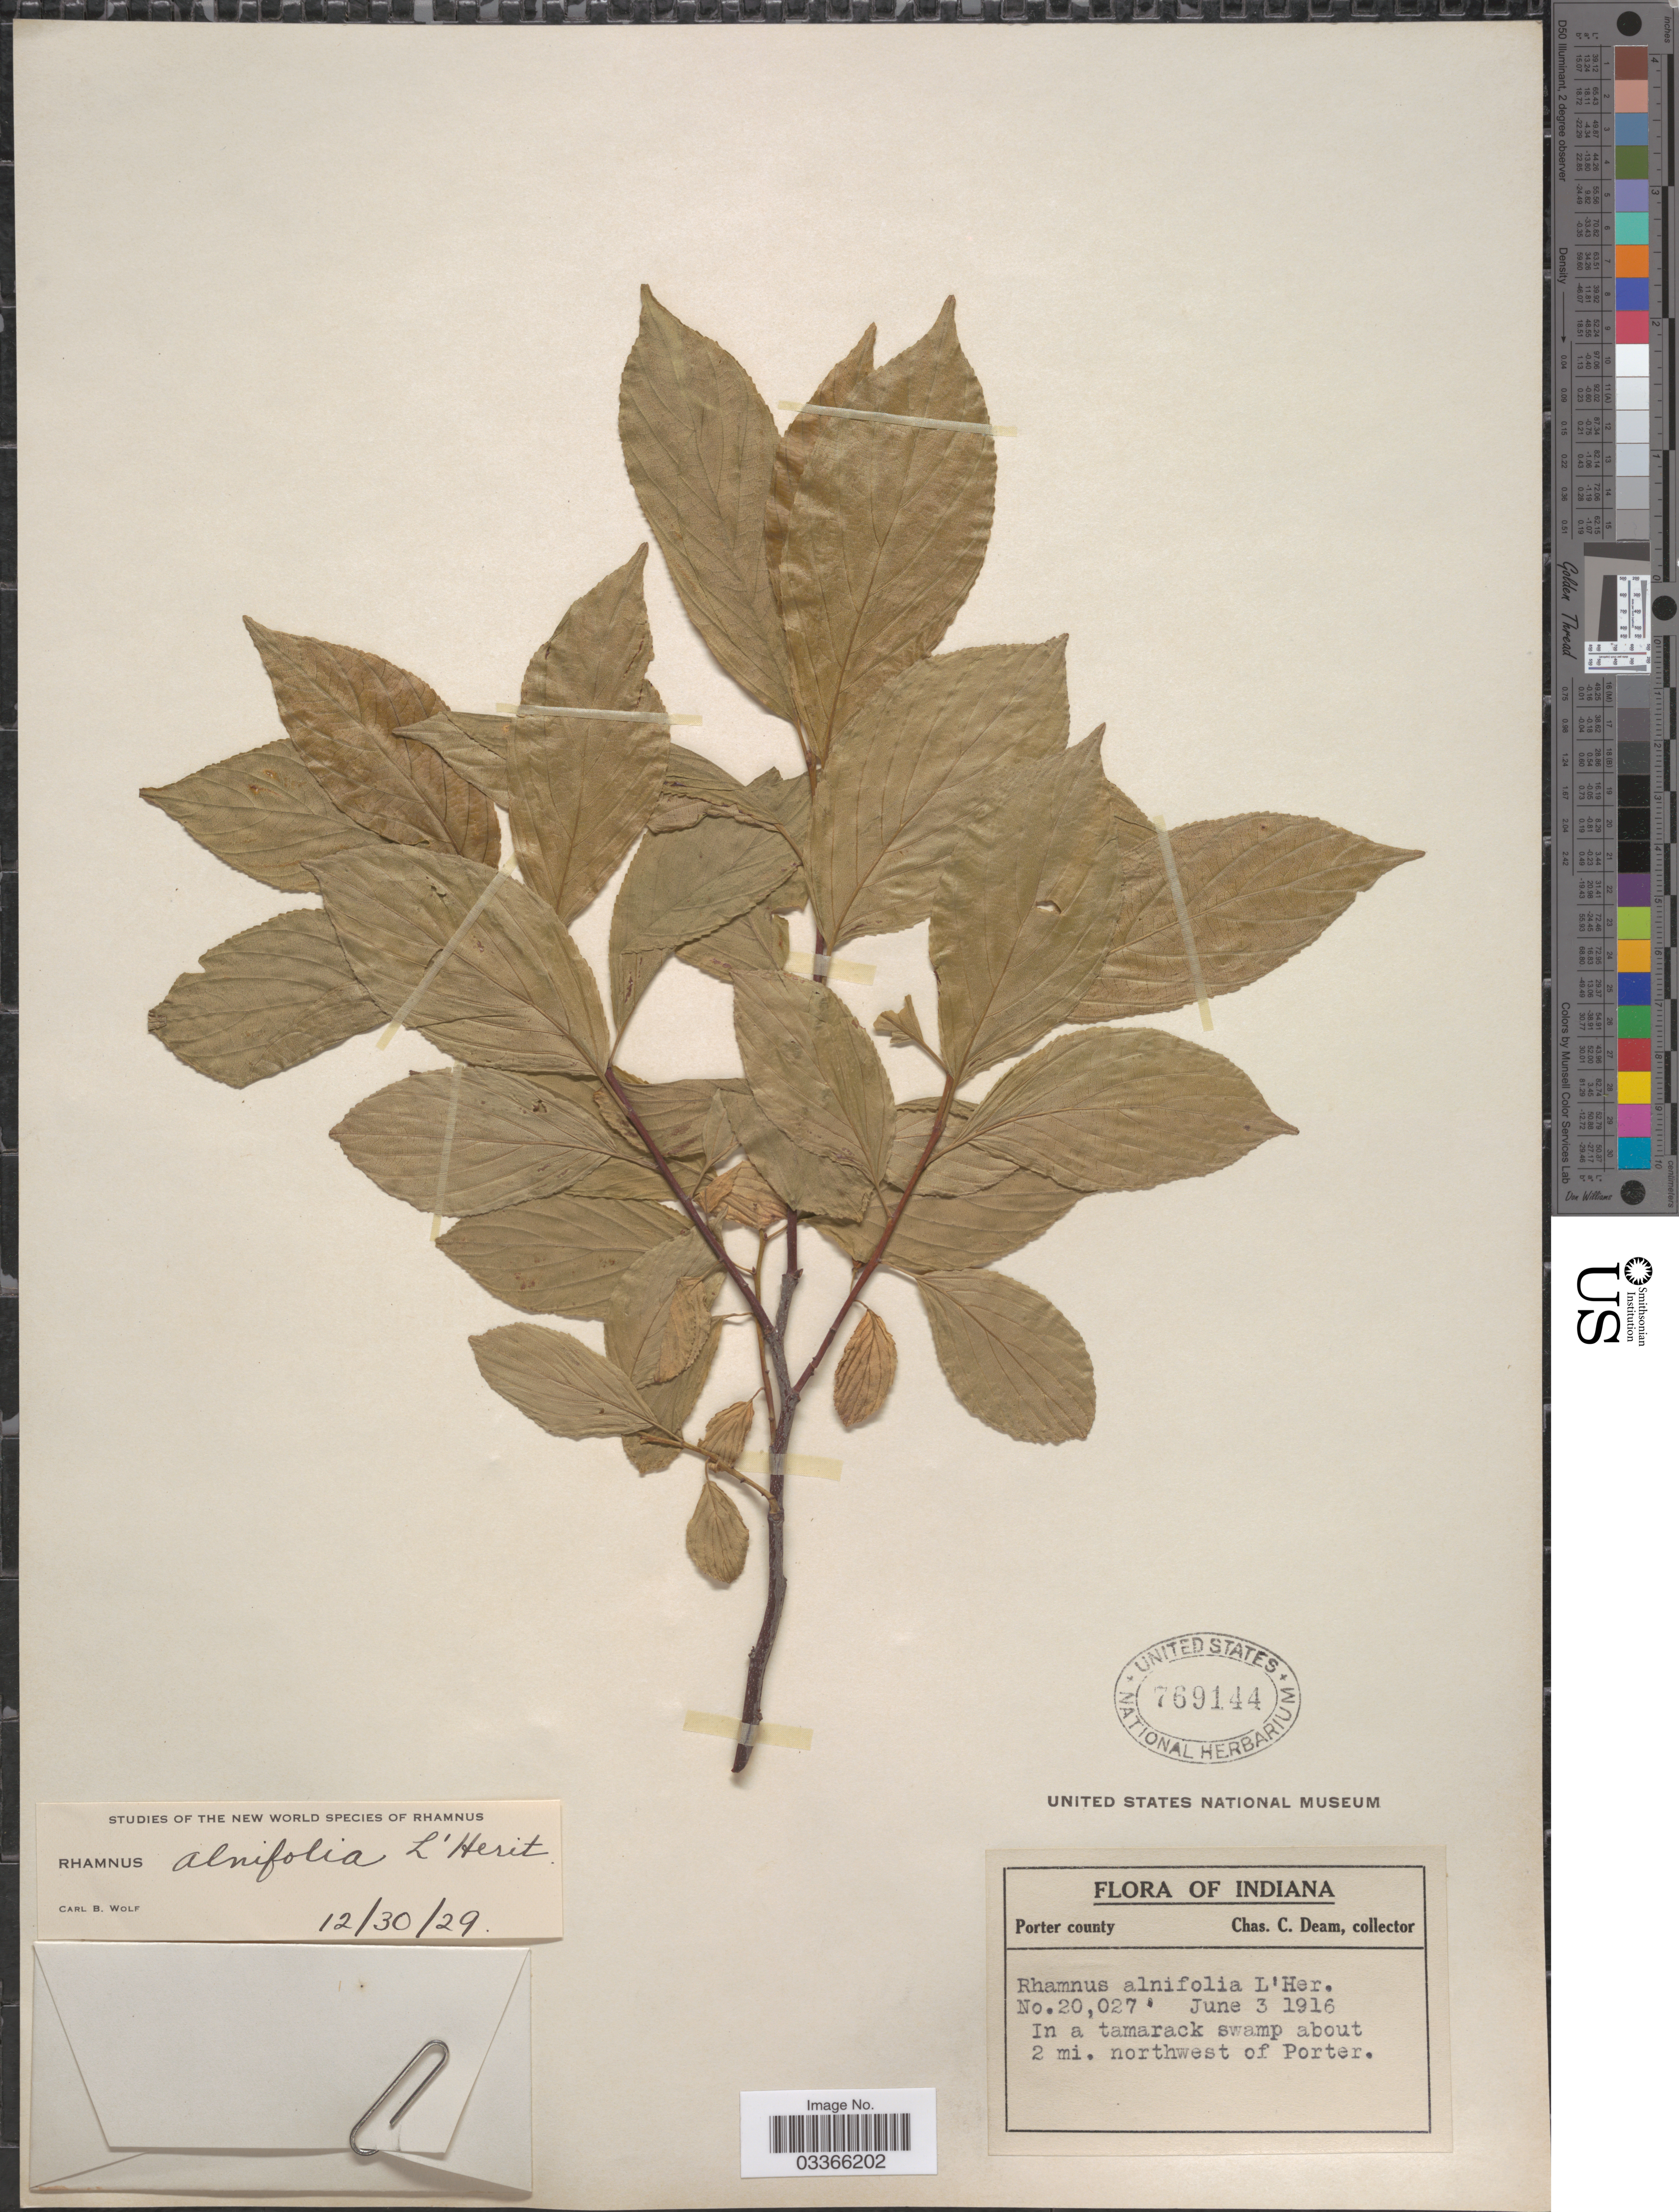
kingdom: Plantae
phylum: Tracheophyta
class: Magnoliopsida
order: Rosales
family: Rhamnaceae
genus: Rhamnus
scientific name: Rhamnus alnifolia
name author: L'Hér.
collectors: C. C. Deam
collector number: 20027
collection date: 1916-06-03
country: United States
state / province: Indiana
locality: Porter County, In a tamarack swamp about 2 mi. northwest of Porter.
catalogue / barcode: US 769144